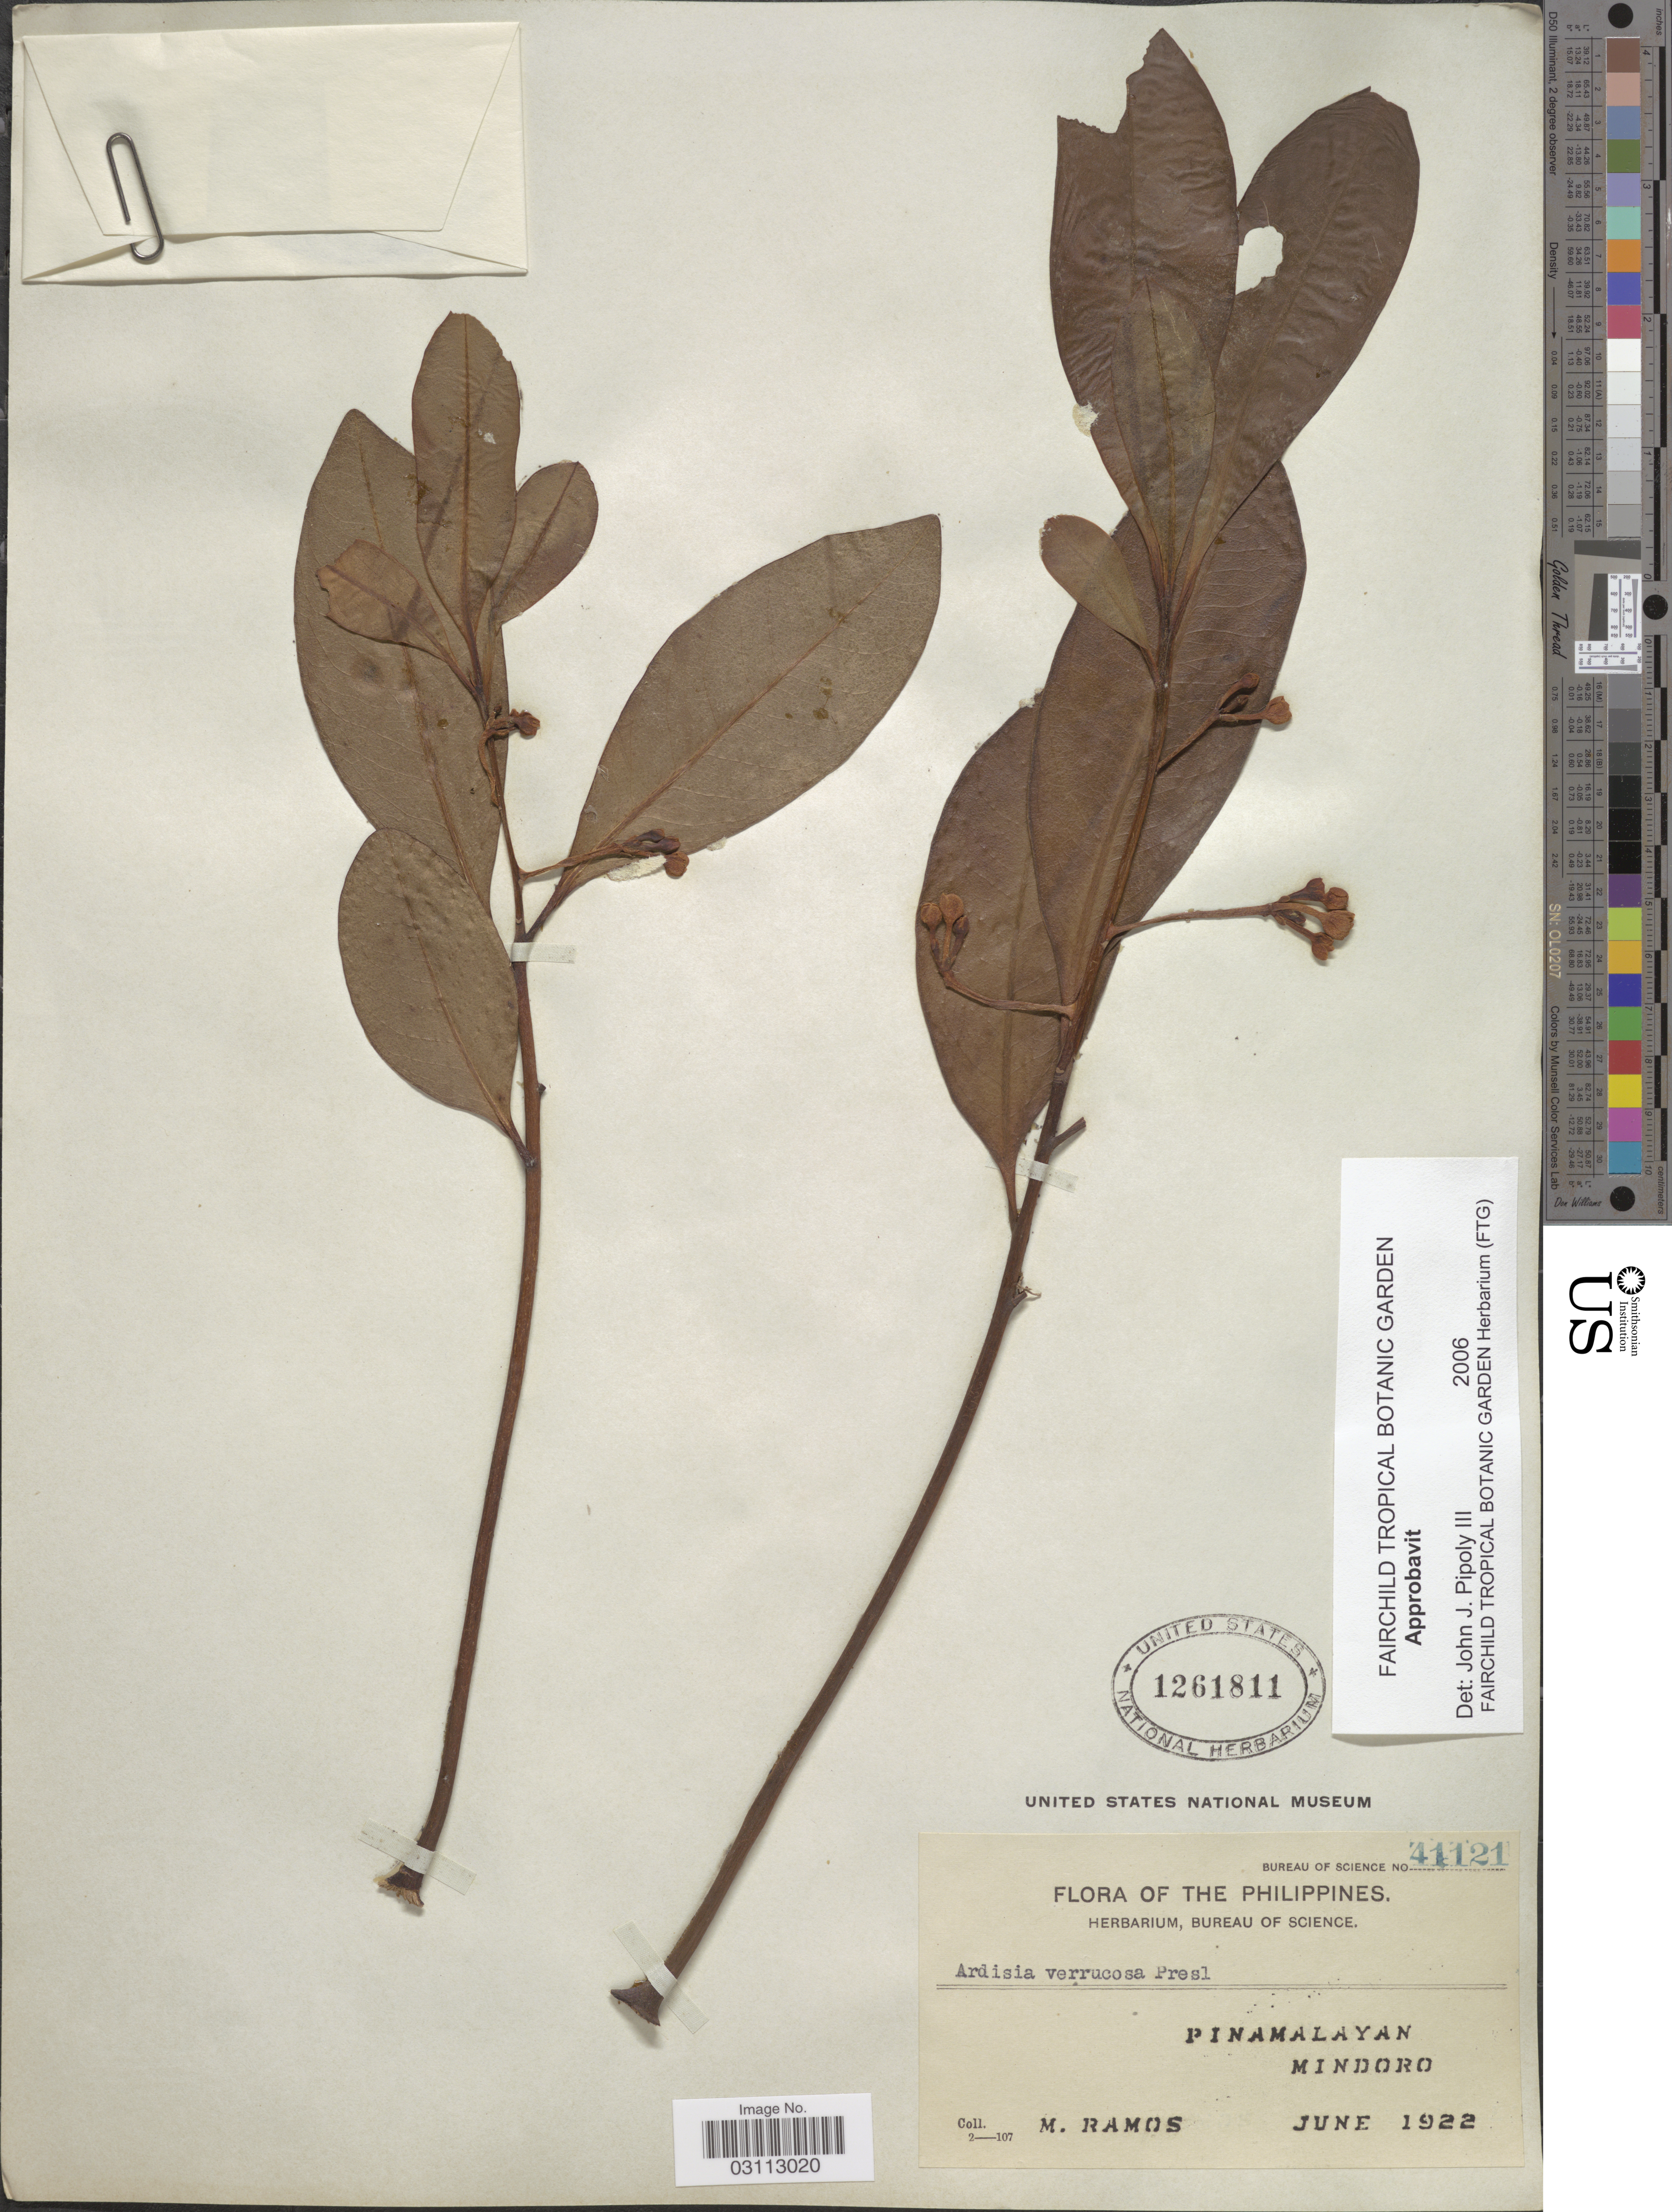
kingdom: Plantae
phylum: Tracheophyta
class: Magnoliopsida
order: Ericales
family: Primulaceae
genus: Ardisia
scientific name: Ardisia verrucosa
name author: C. Presl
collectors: M. Ramos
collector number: Bureau of Science 41121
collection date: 1922-06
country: Philippines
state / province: Mimaropa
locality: Pinamalayan. Mindoro.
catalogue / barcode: US 1261811